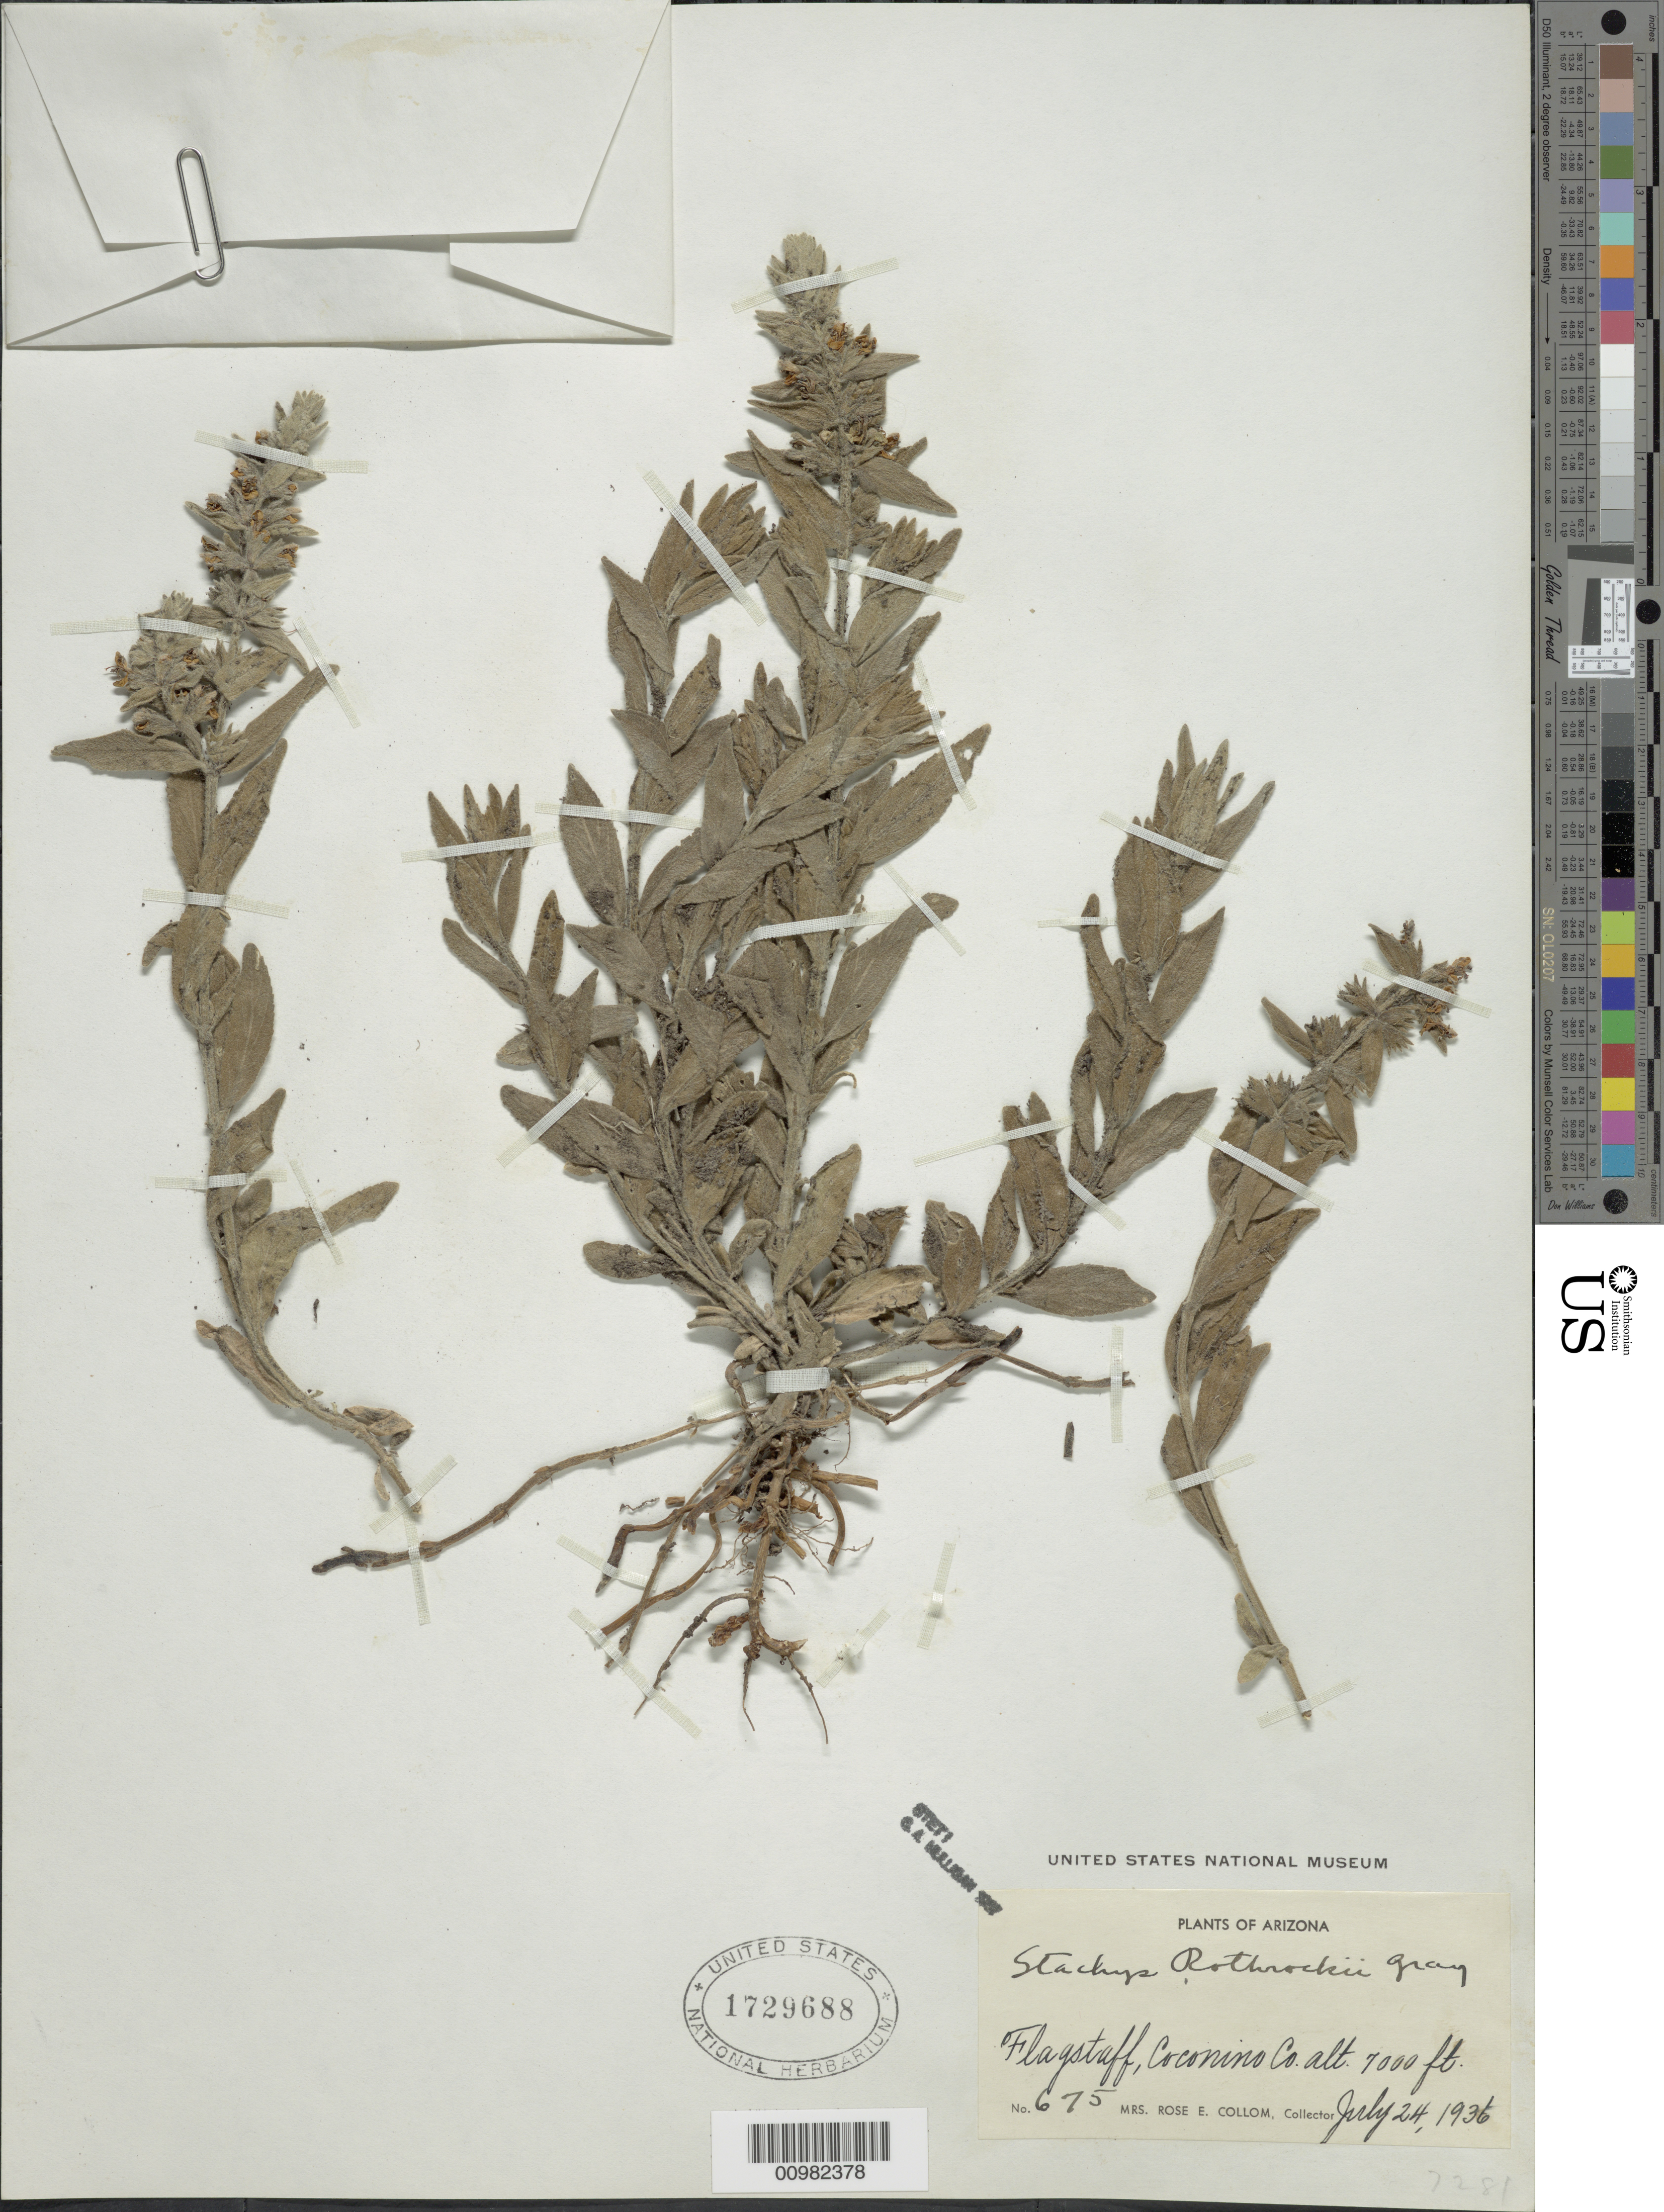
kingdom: Plantae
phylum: Tracheophyta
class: Magnoliopsida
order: Lamiales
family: Lamiaceae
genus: Stachys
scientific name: Stachys rothrockii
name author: A. Gray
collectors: R. E. Collom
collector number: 675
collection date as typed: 24 Jul 1936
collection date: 1936-07-24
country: United States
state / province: Arizona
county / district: Coconino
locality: Flagstaff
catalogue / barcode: US 1729688